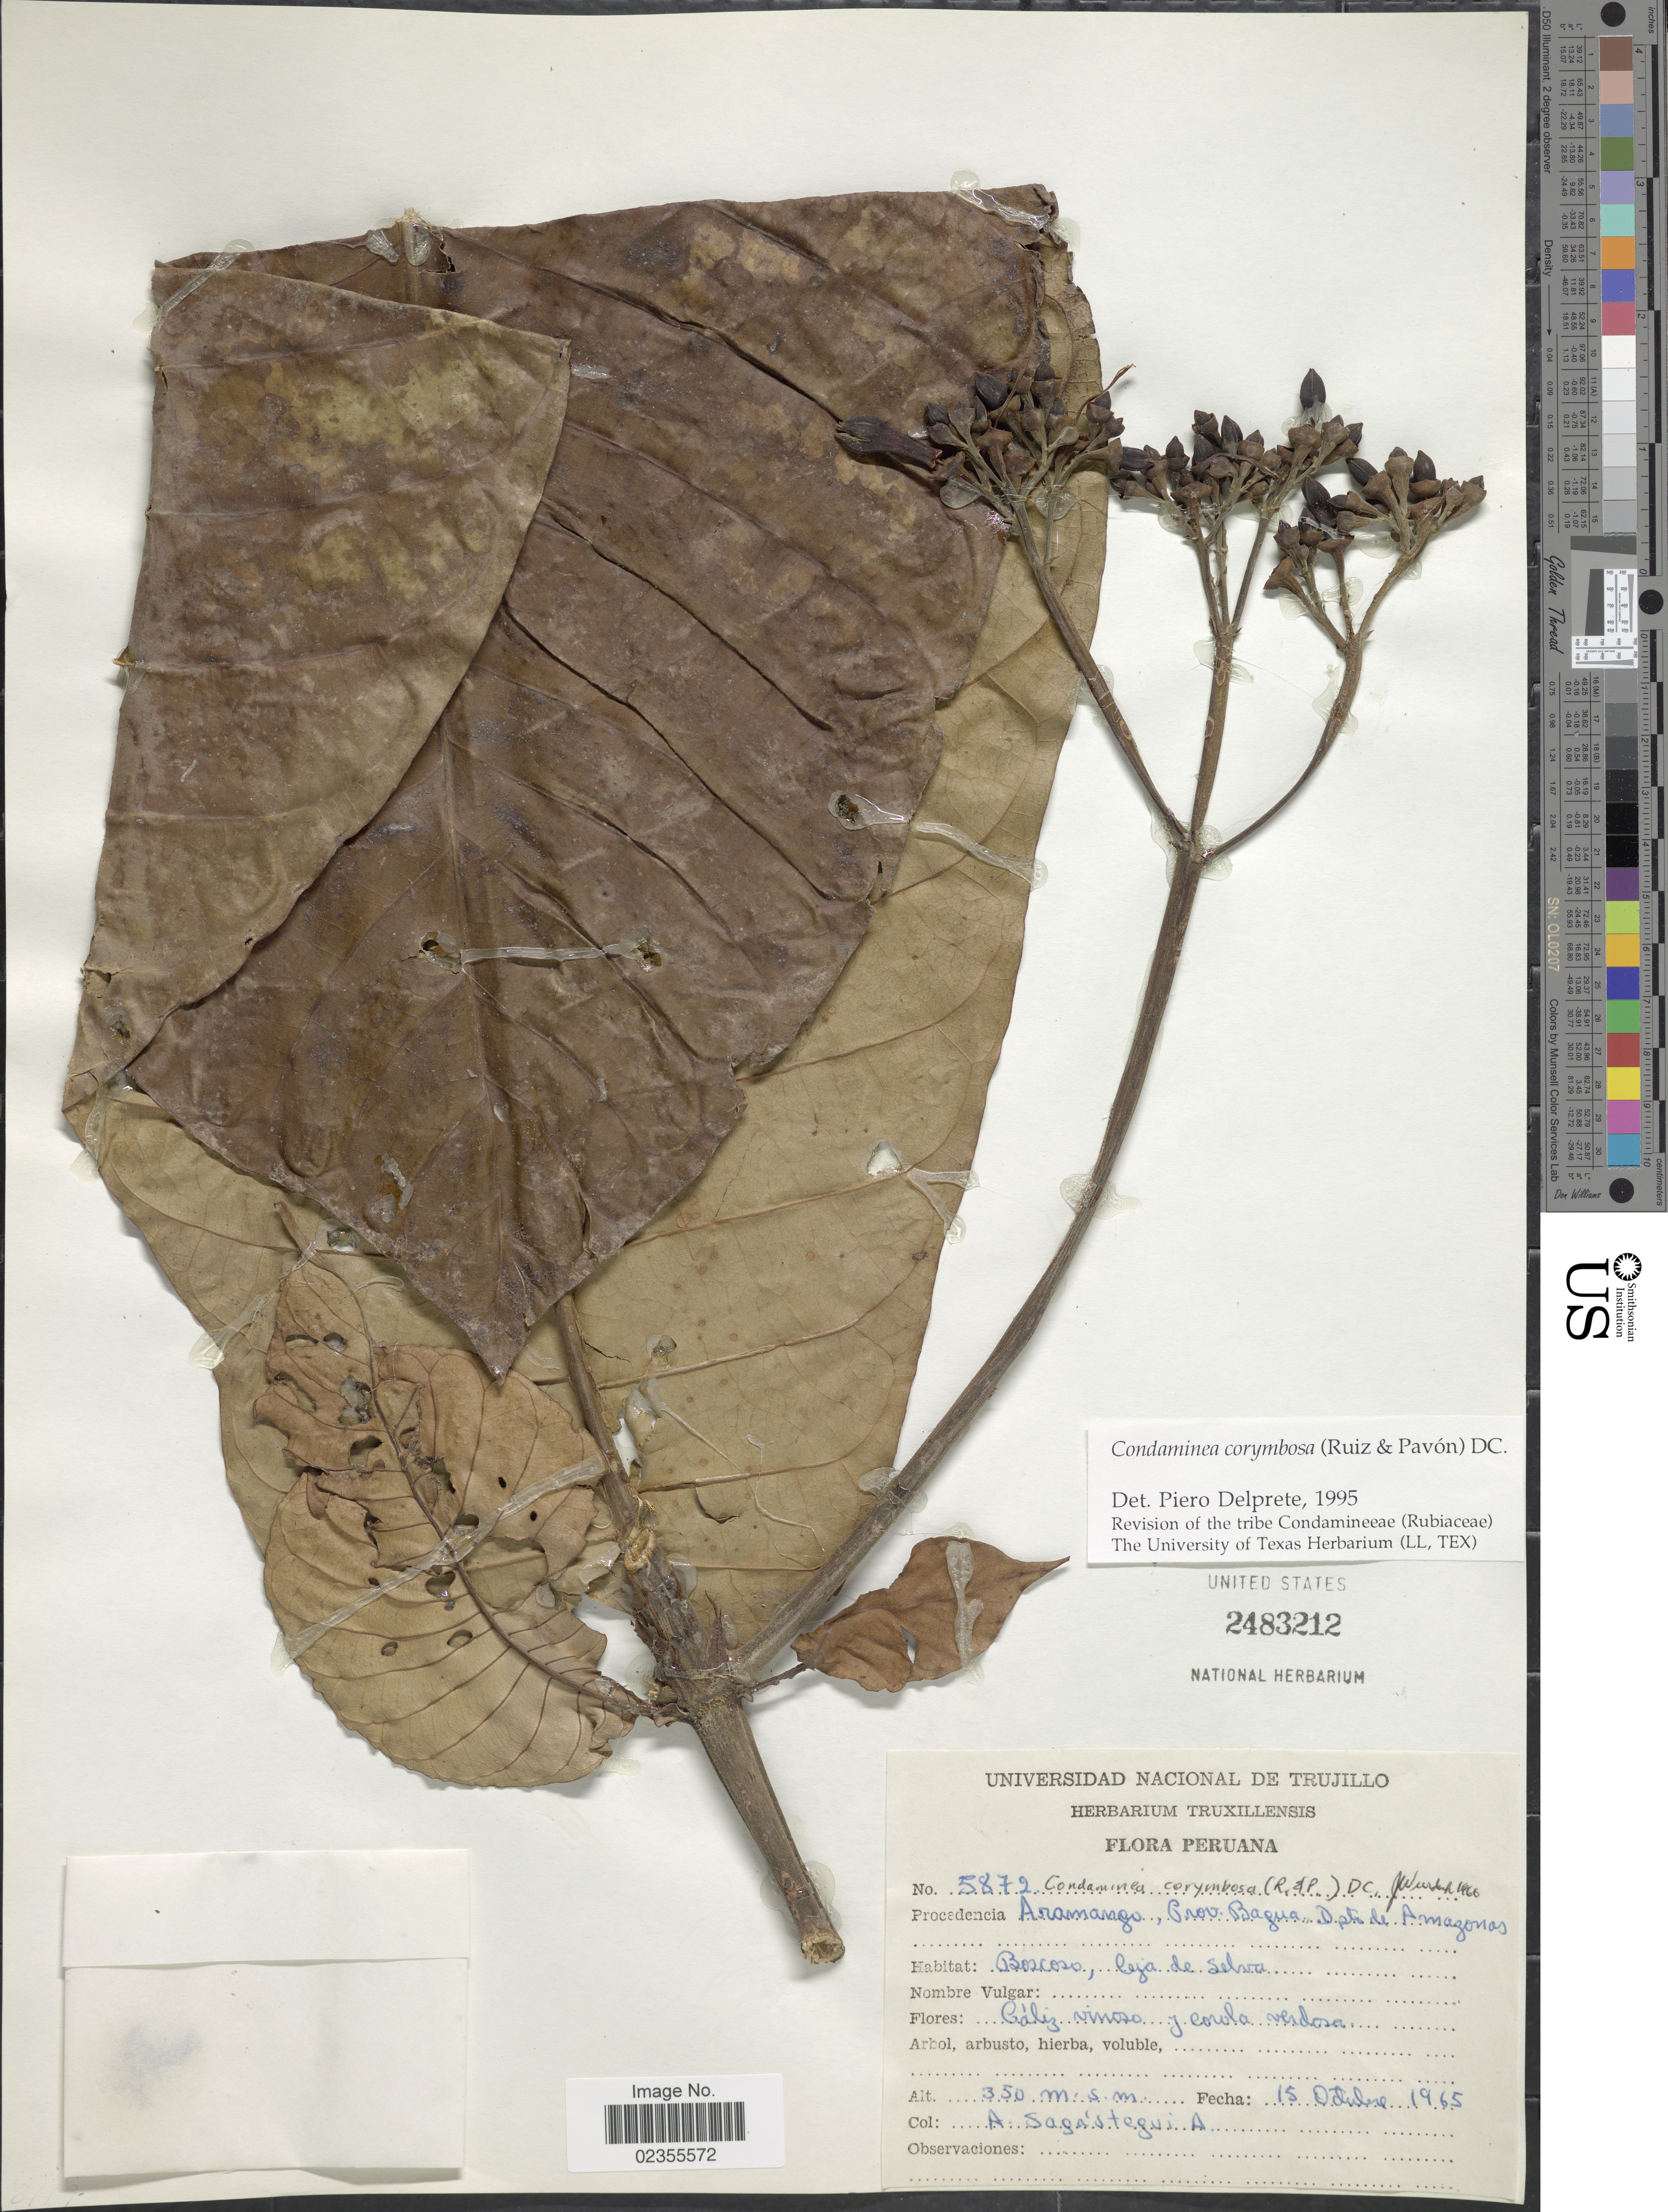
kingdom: Plantae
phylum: Tracheophyta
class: Magnoliopsida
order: Gentianales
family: Rubiaceae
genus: Condaminea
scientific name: Condaminea corymbosa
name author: (Ruiz & Pav.) DC.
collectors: A. Sagástegui A.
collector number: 5879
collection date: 1965-10-15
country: Peru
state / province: Amazonas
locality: Aramango, Prov. Bagua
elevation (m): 350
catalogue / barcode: US 2483212